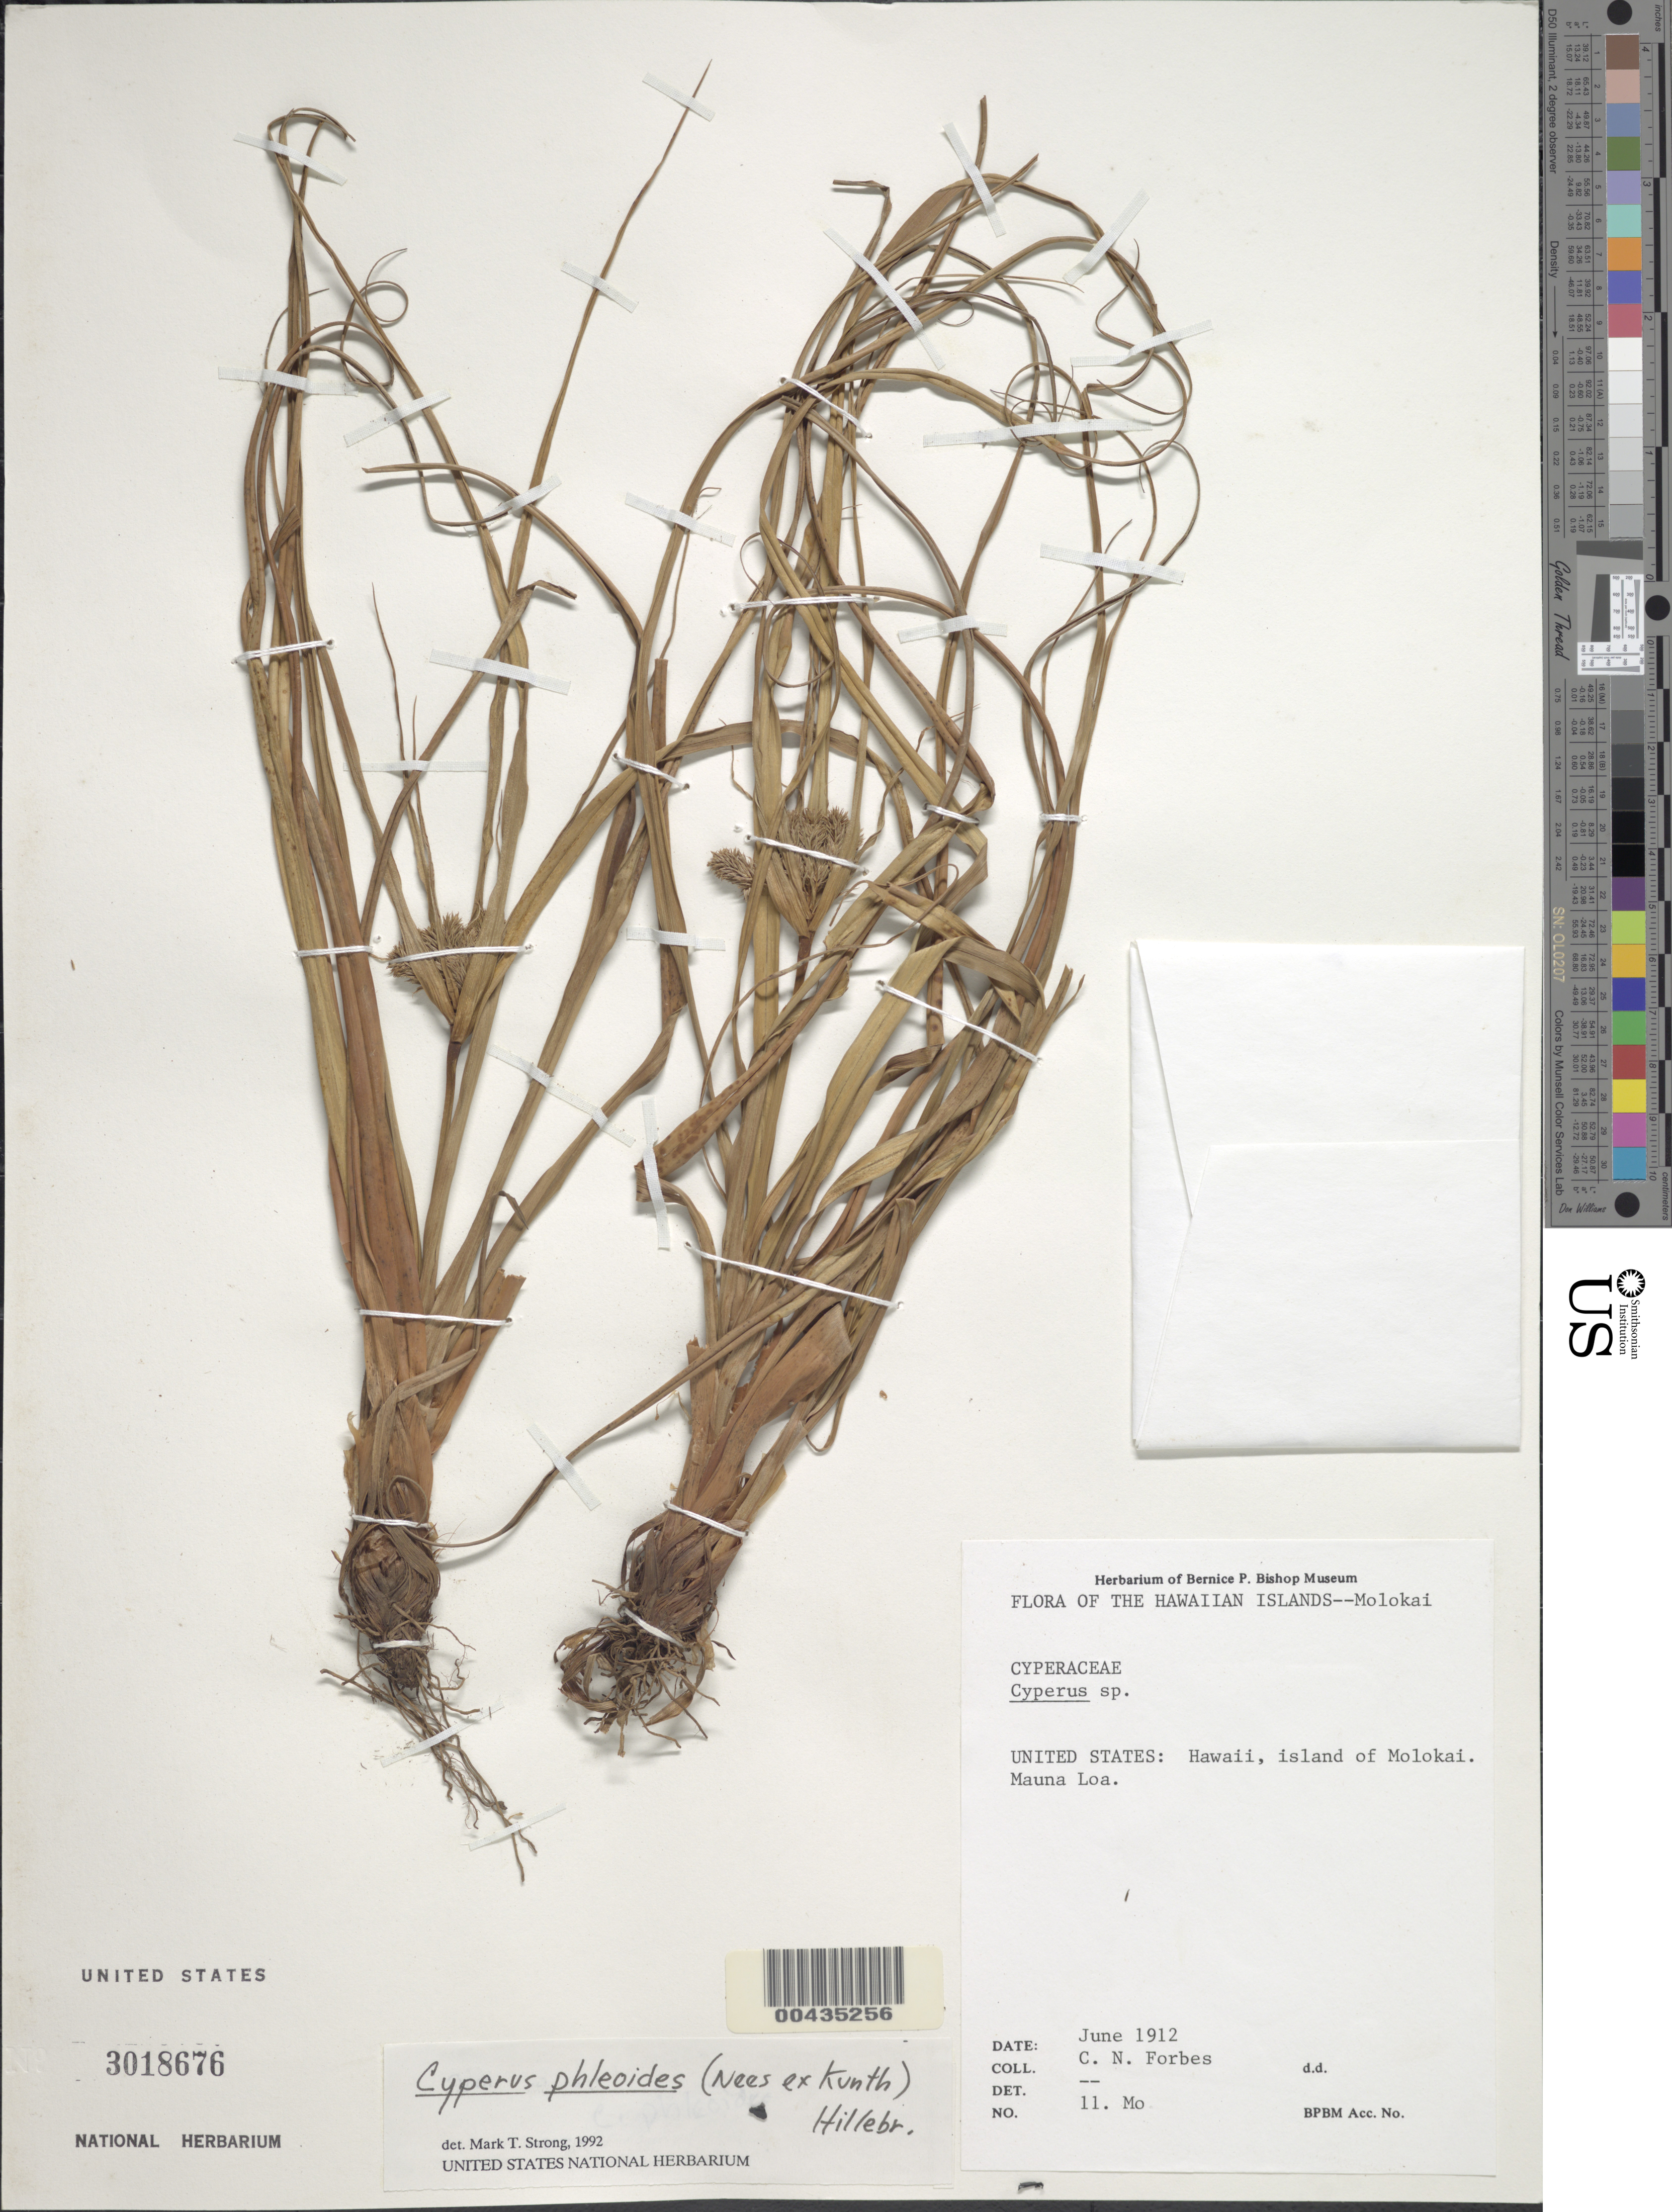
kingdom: Plantae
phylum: Tracheophyta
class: Liliopsida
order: Poales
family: Cyperaceae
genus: Cyperus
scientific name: Cyperus phleoides var. phleoides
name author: (Nees ex Kunth) Hillebr.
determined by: Strong, Mark T., (BOT), Smithsonian Institution - National Museum of Natural History (UNITED STATES)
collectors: C. N. Forbes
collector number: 11.Mo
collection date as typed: Jun 1912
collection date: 1912-06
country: United States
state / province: Hawaii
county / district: Maui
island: Moloka'i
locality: Maunaloa, Molokai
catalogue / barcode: US 3018676